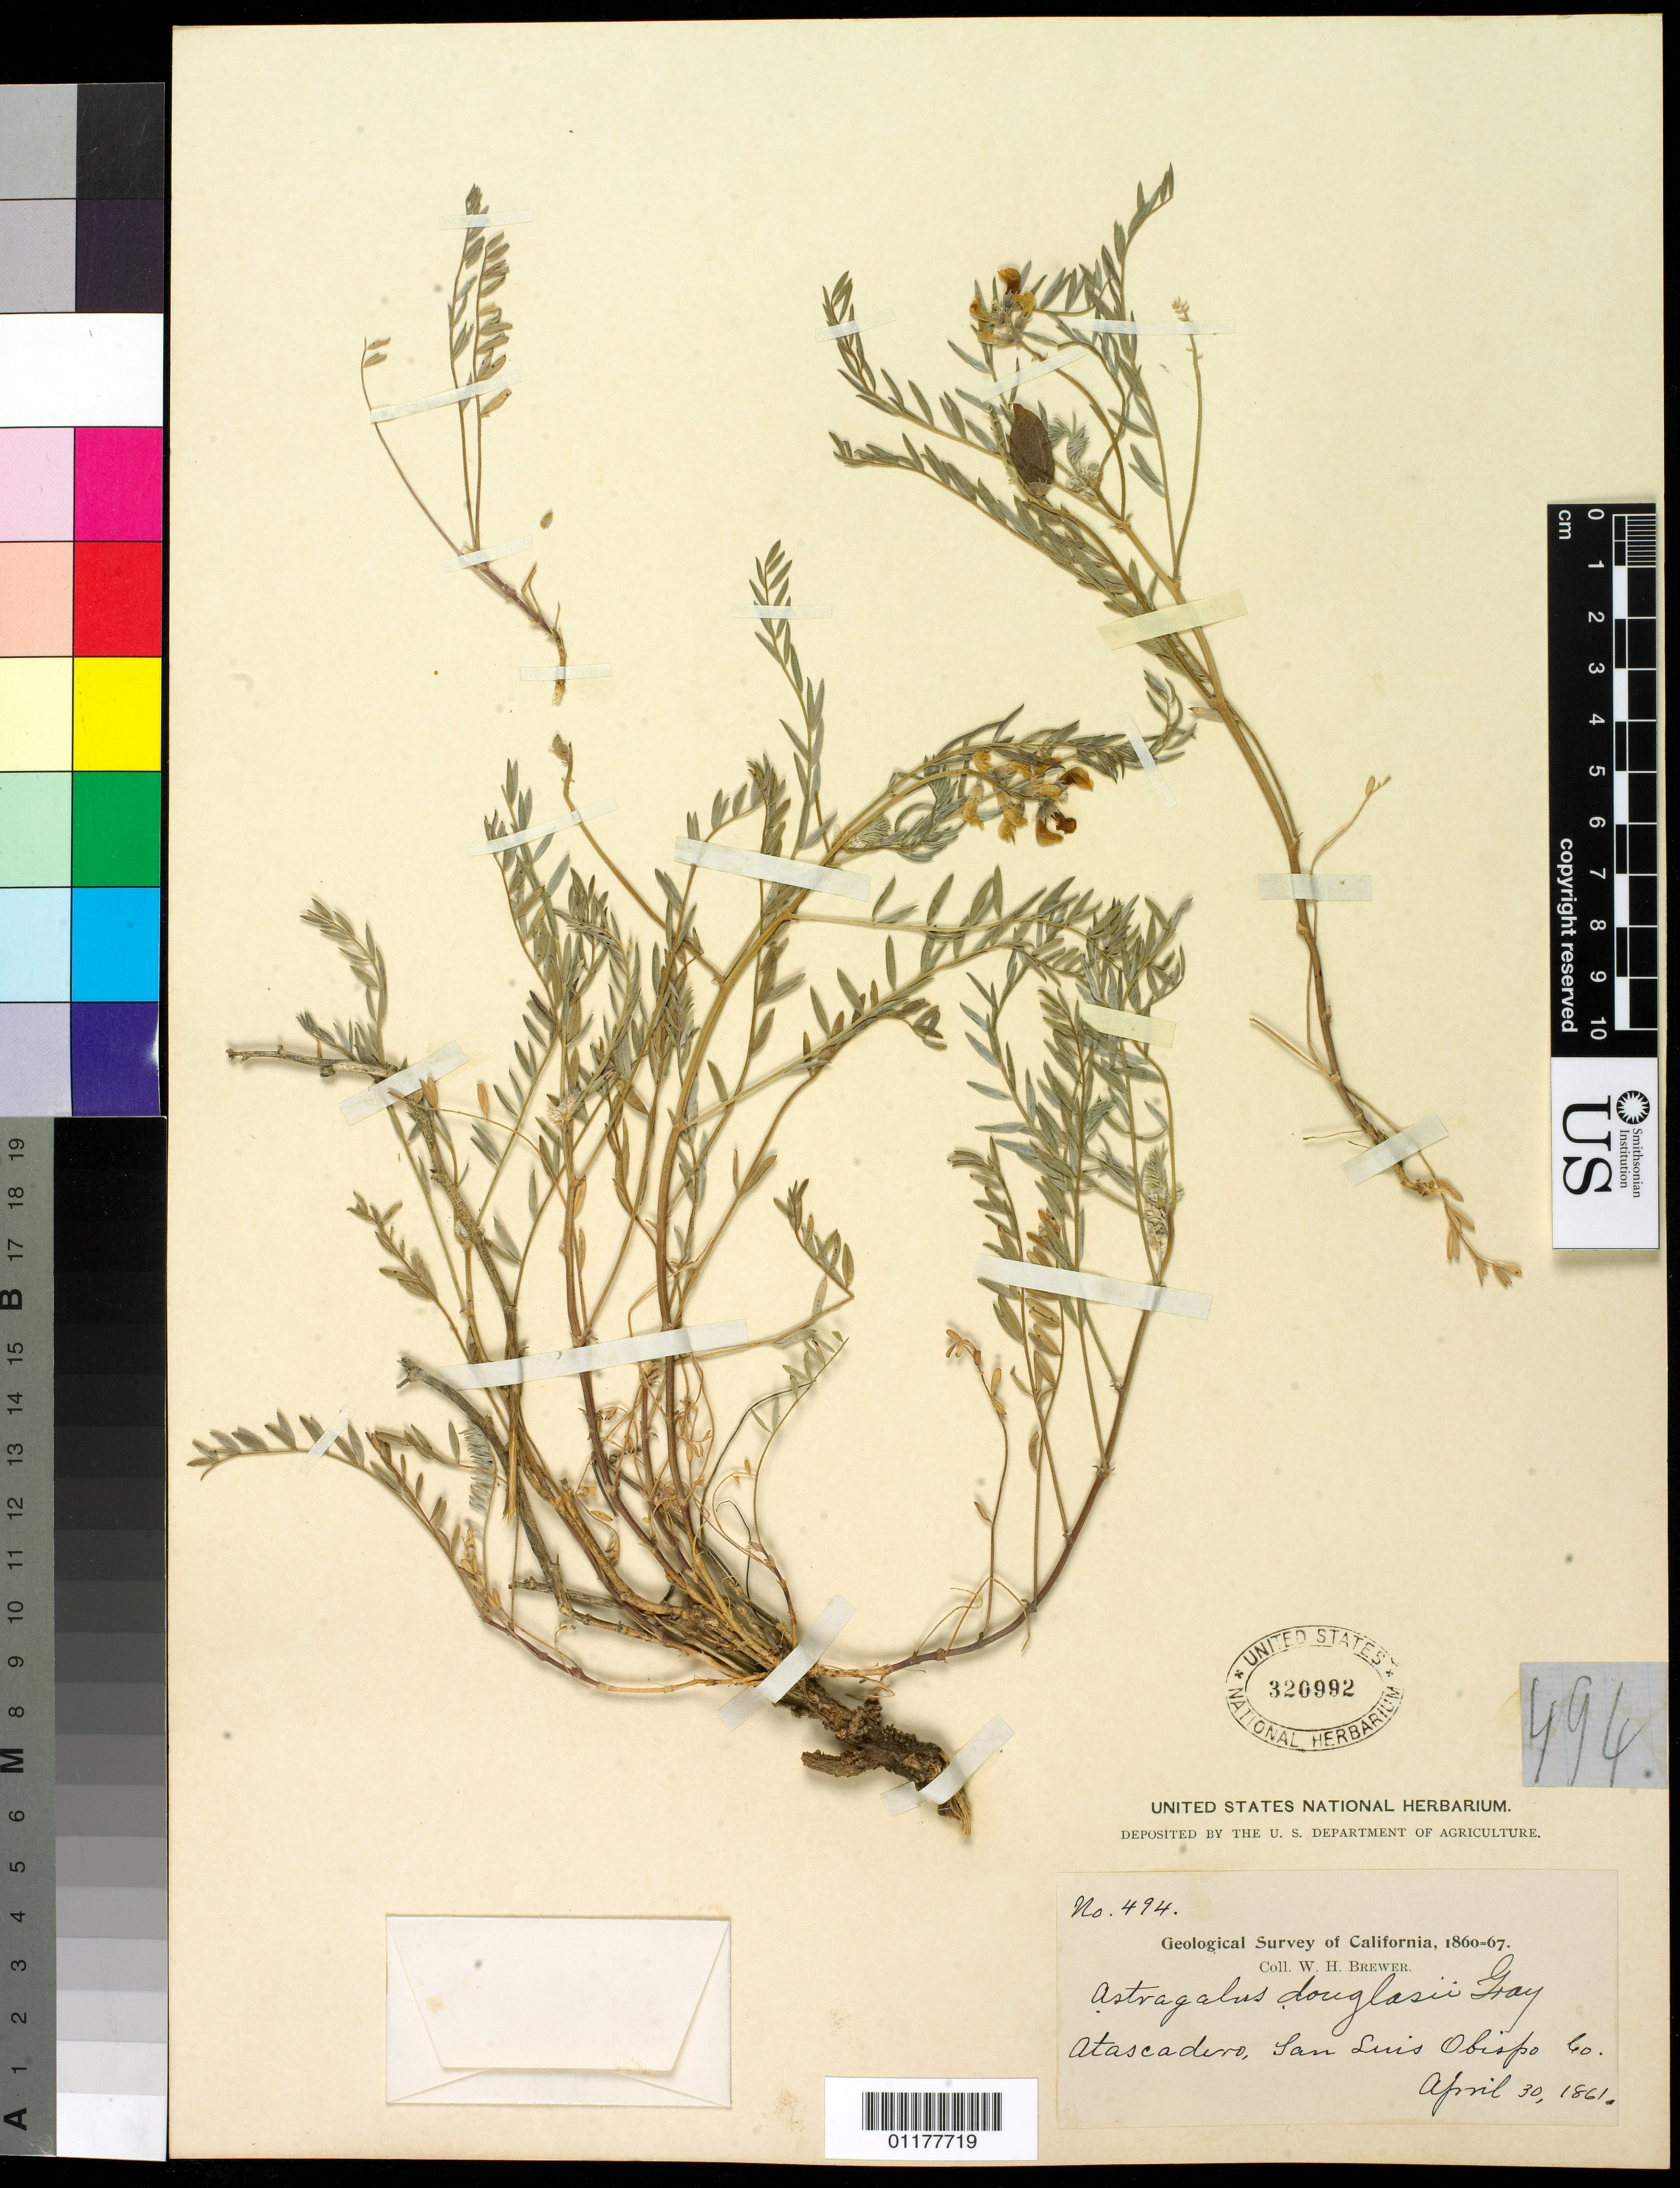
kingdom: Plantae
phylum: Tracheophyta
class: Magnoliopsida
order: Fabales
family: Fabaceae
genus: Astragalus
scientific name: Astragalus douglasii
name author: (Torr. & A. Gray) A. Gray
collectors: W. H. Brewer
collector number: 494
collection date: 1861-04-30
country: United States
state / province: California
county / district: San Luis Obispo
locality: Atascadero.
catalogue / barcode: US 326992